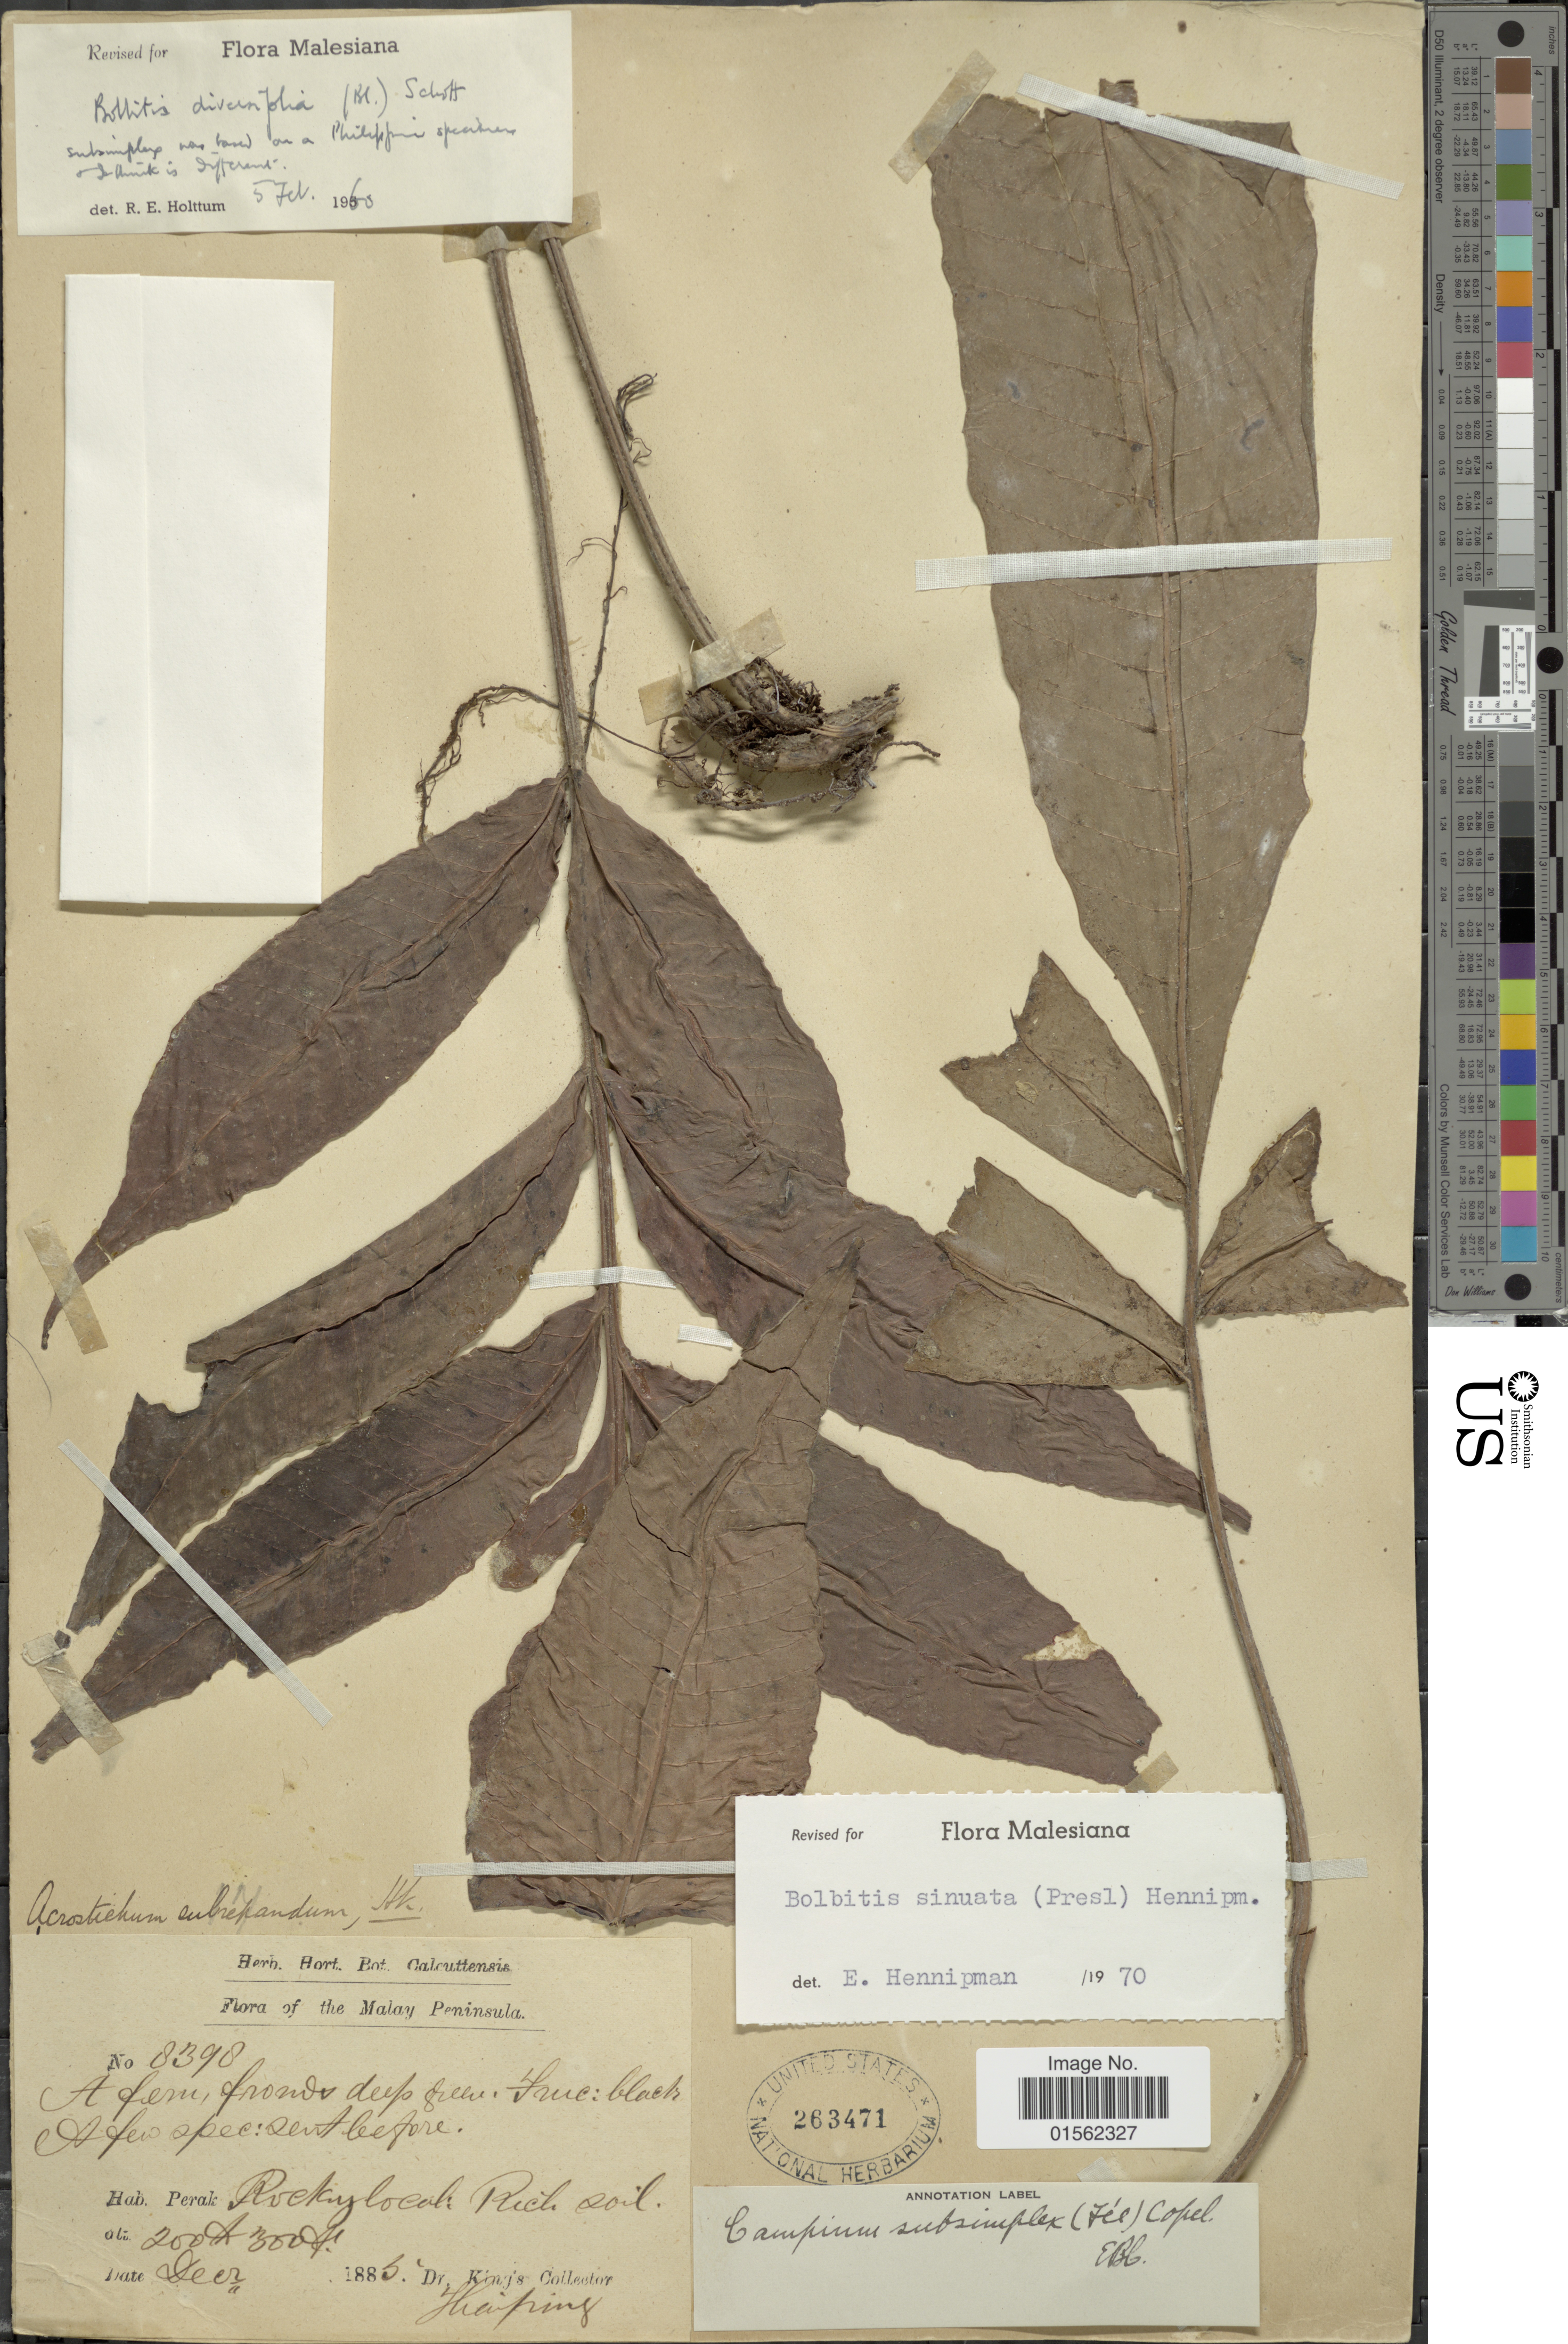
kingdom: Plantae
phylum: Tracheophyta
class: Polypodiopsida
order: Polypodiales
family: Dryopteridaceae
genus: Bolbitis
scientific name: Bolbitis sinuata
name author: (C. Presl) Hennipman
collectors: Dr. King's collector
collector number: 8398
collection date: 1883-12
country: Malaysia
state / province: Perak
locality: Malay Peninsula, Rocky local: Rich soil. Thaiping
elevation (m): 61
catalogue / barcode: US 263471